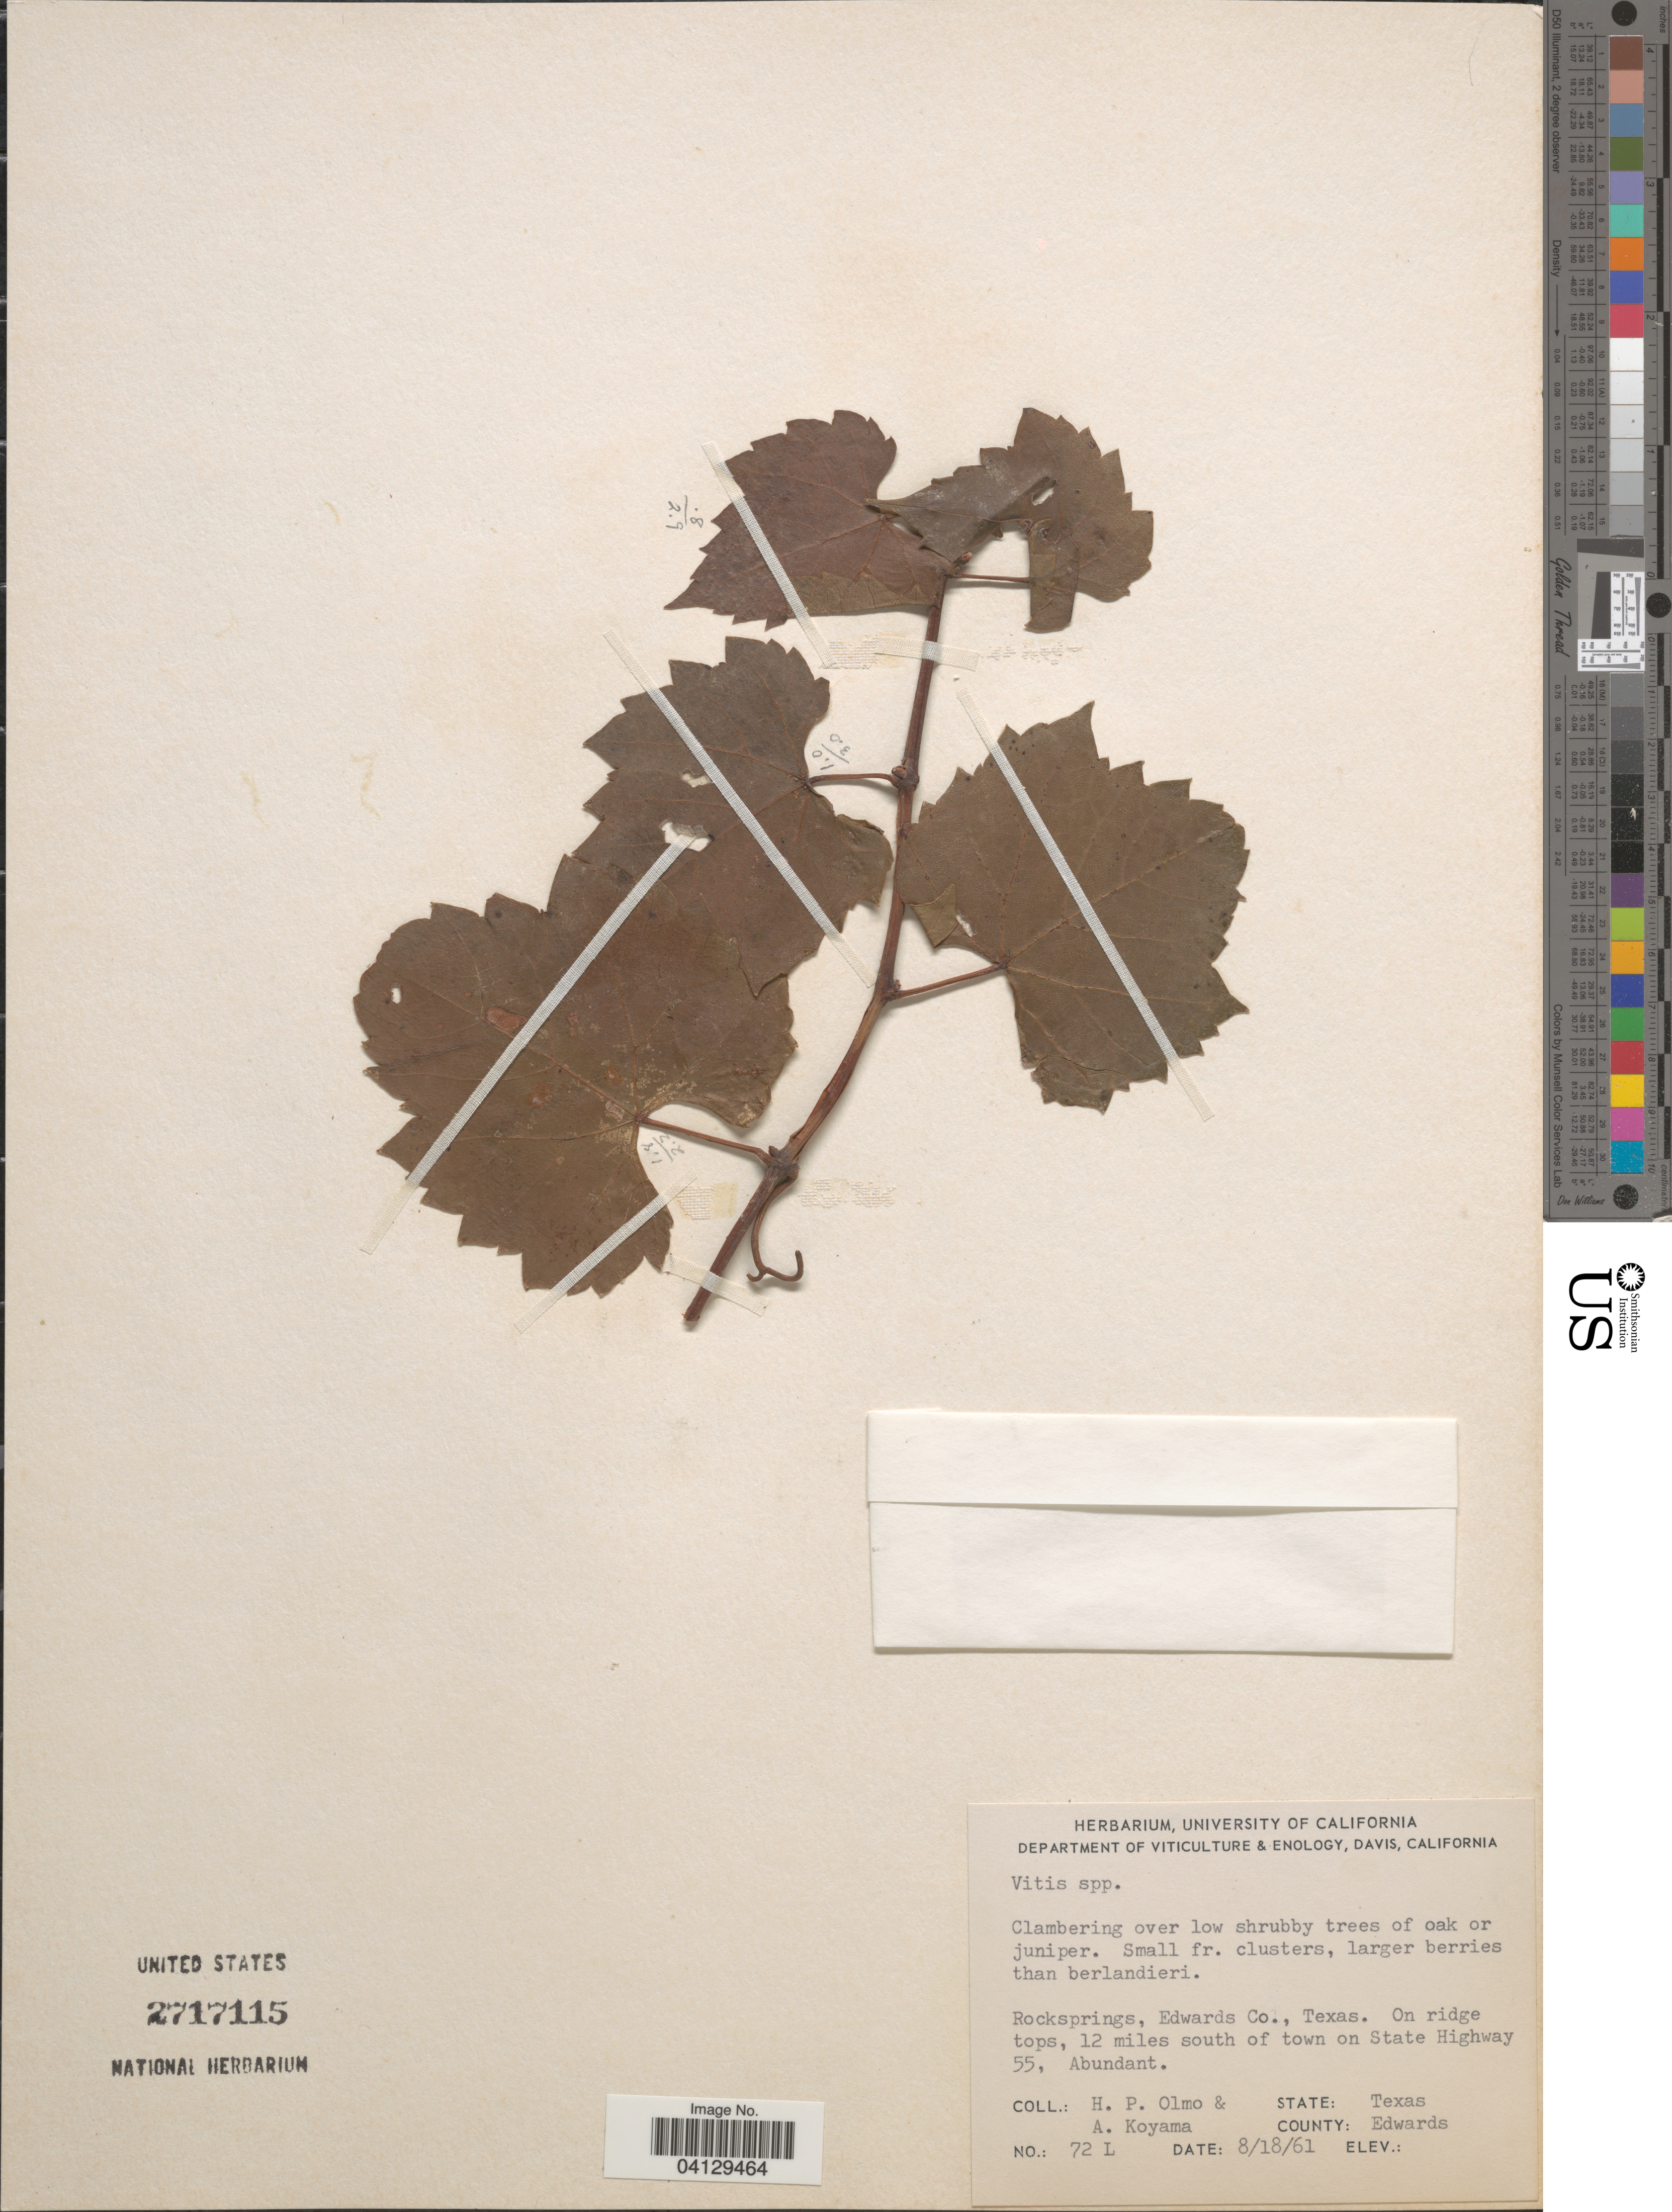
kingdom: Plantae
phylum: Tracheophyta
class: Magnoliopsida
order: Vitales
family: Vitaceae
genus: Vitis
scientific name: Vitis sp.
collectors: H. Olmo & A. Koyama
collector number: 72L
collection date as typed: Transcribed d/m/y: 18/8/61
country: United States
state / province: Texas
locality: Rocksprings, Edwards Co. On ridgetops, 12 miles south of town on State Highway 55.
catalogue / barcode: US 2717115